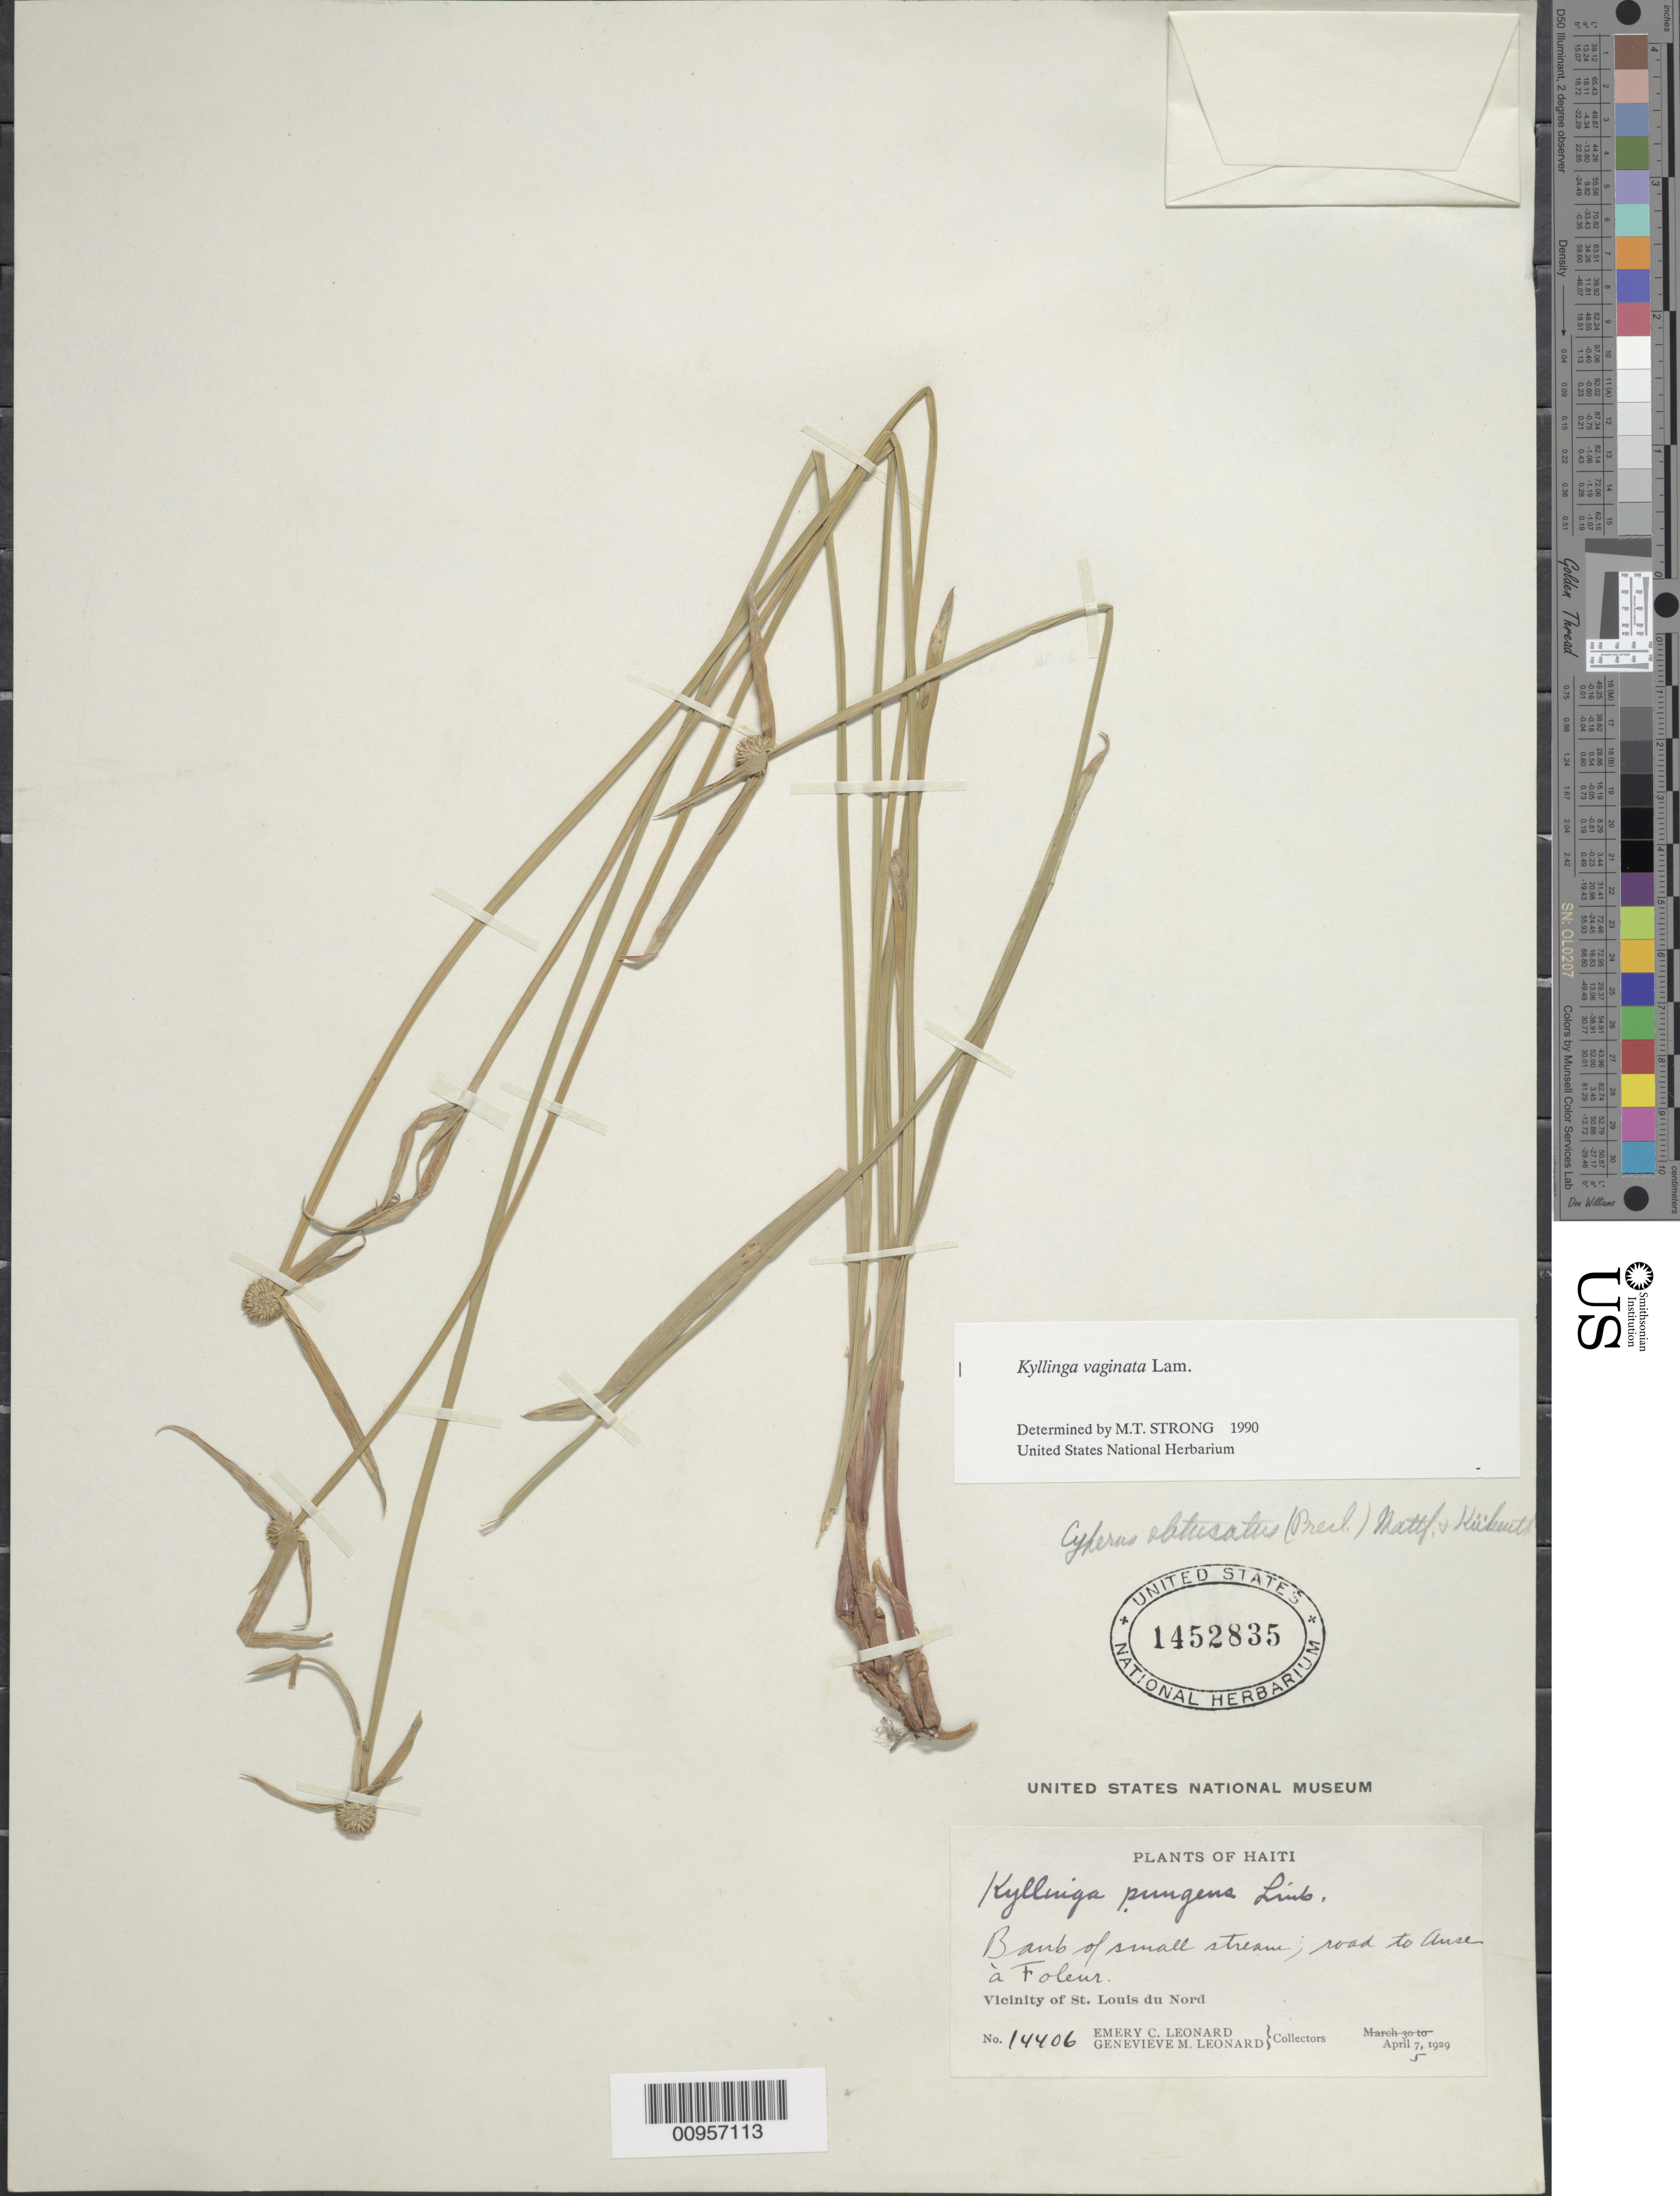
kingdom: Plantae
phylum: Tracheophyta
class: Liliopsida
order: Poales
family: Cyperaceae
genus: Cyperus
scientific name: Cyperus obtusatus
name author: (J. Presl & C. Presl) Mattf. & Kük.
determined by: Strong, M. T., (US), Smithsonian Institution - National Museum of Natural History (UNITED STATES)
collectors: E. C. Leonard & G. M. Leonard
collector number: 14406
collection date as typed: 05 Apr 1929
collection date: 1929-04-05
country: Haiti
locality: Vicinity of St. Louis du Nord, small stream, road to Anse à Foleur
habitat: Bank of small stream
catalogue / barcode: US 1452835